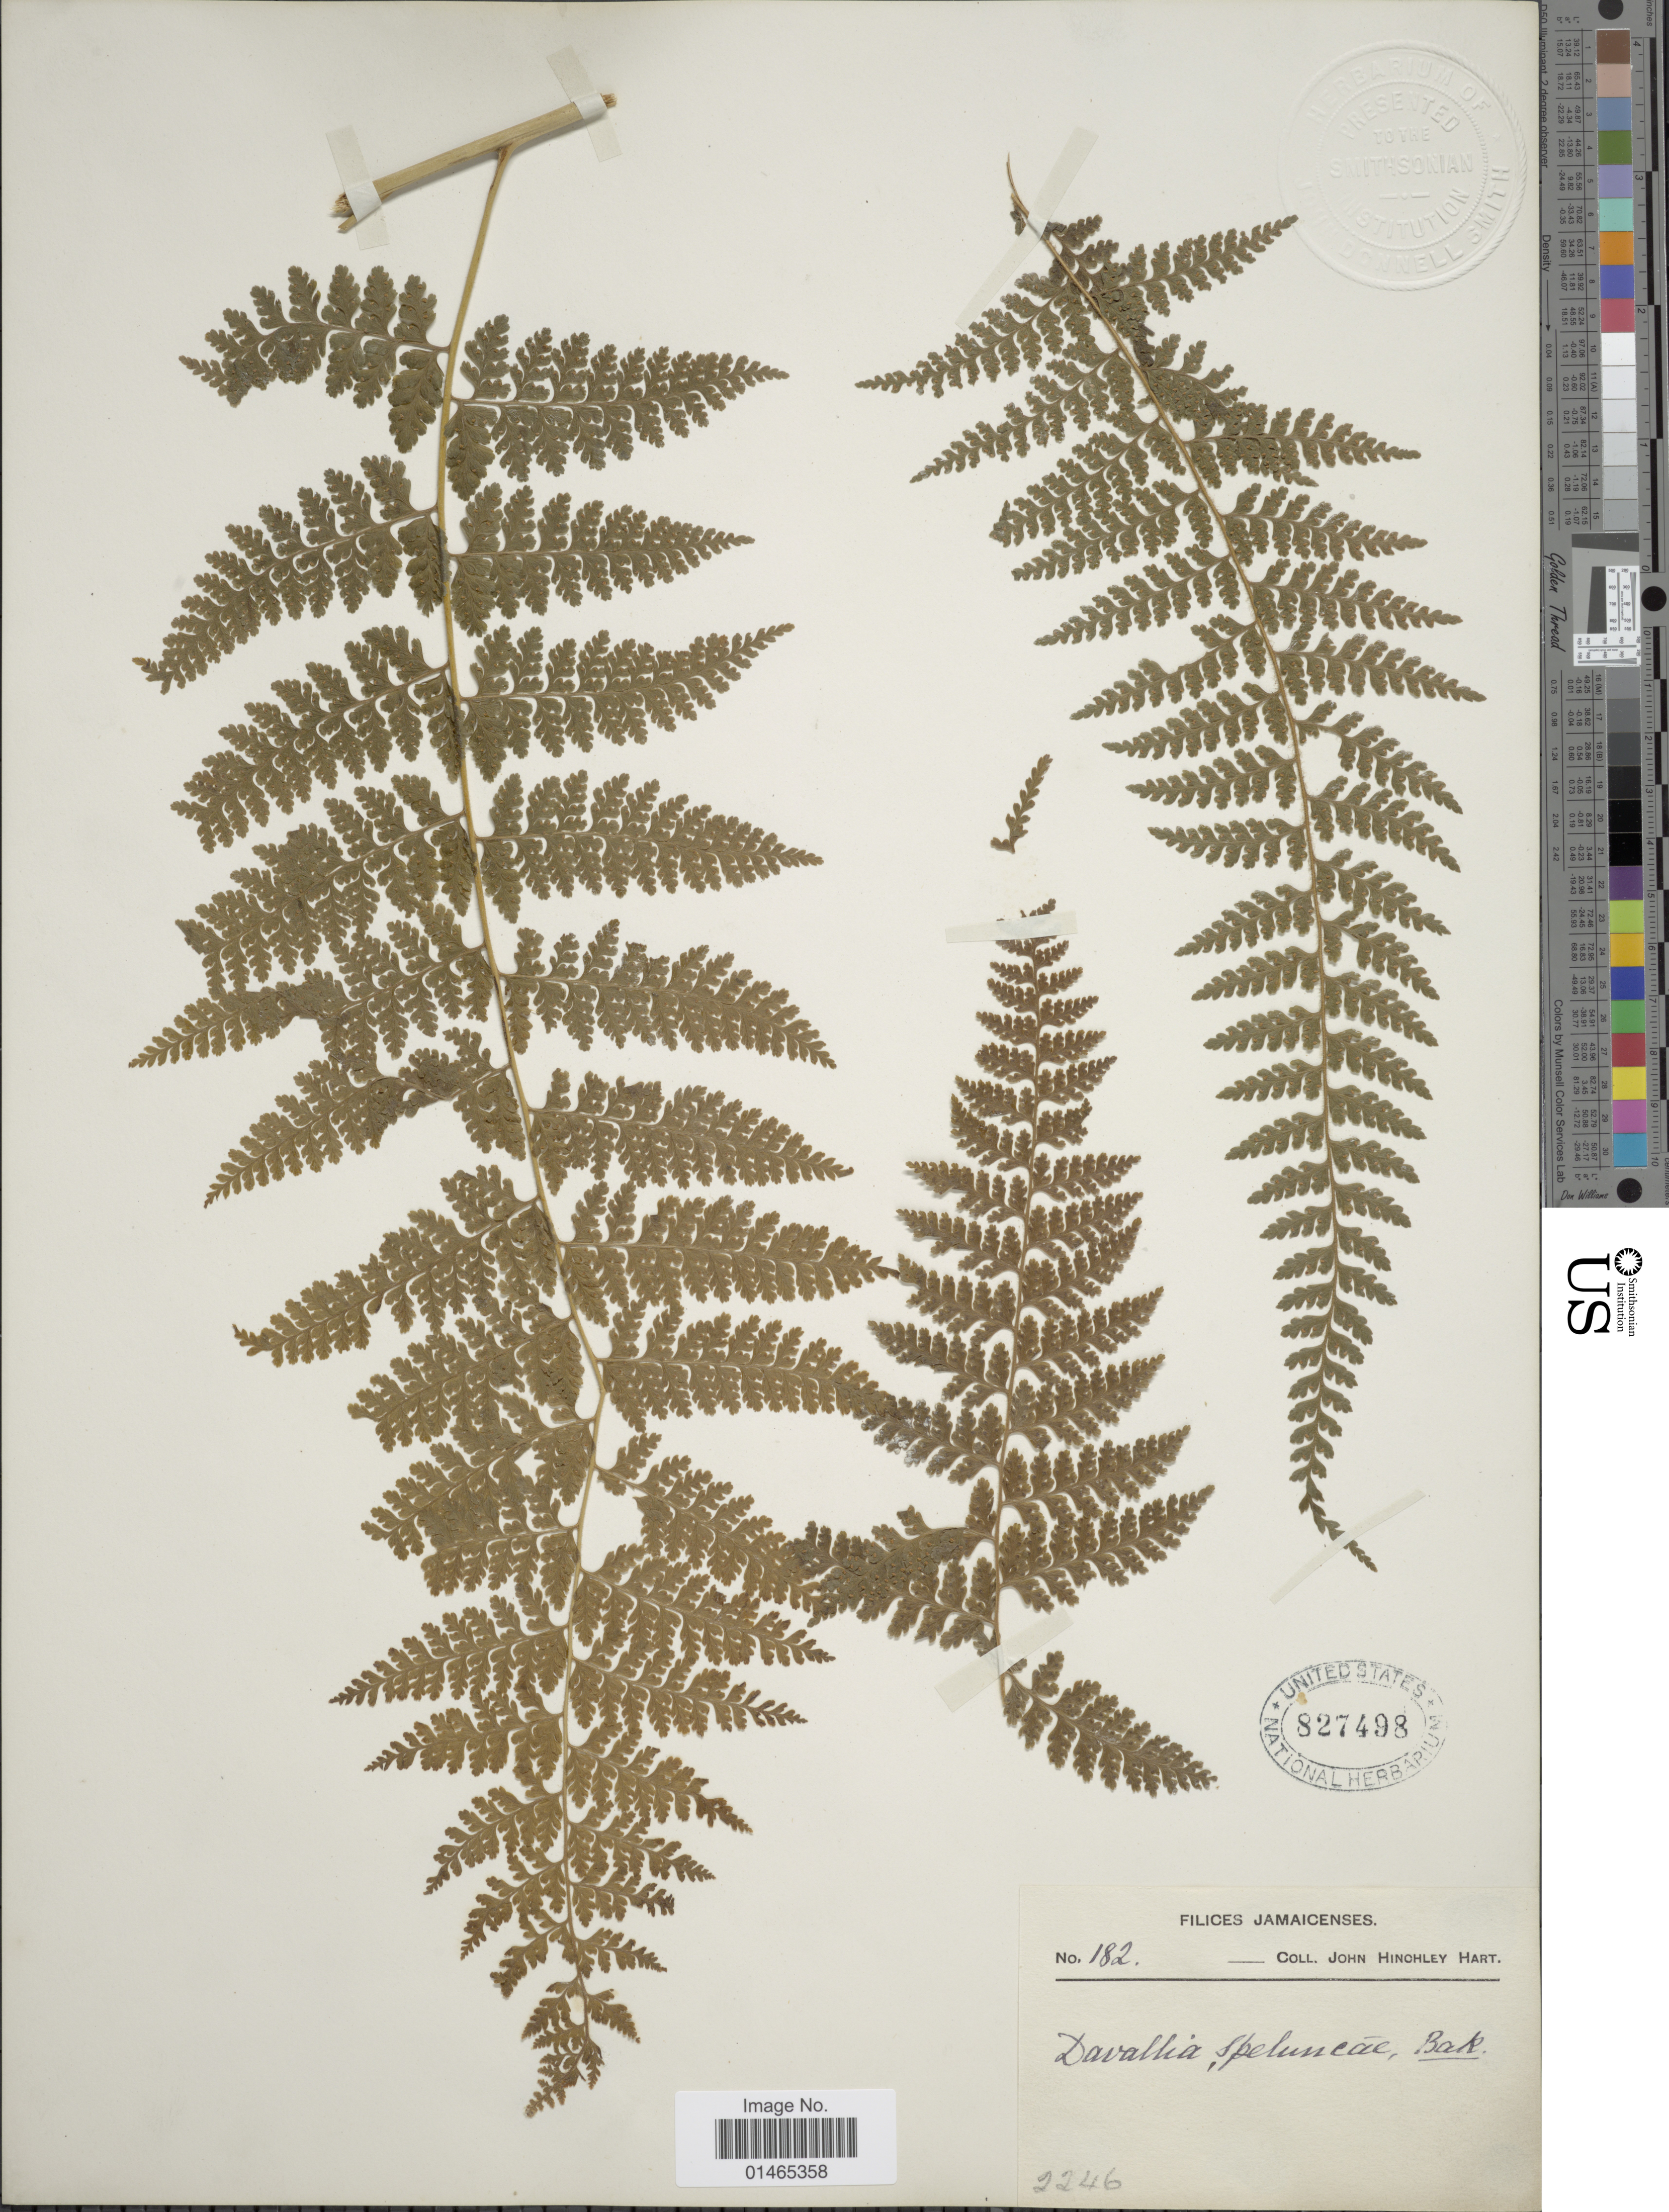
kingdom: Plantae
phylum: Tracheophyta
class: Polypodiopsida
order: Polypodiales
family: Dennstaedtiaceae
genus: Microlepia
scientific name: Microlepia jamaicensis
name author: (Hook.) Fée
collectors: J. H. Hart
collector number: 182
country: Jamaica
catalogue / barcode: US 827498